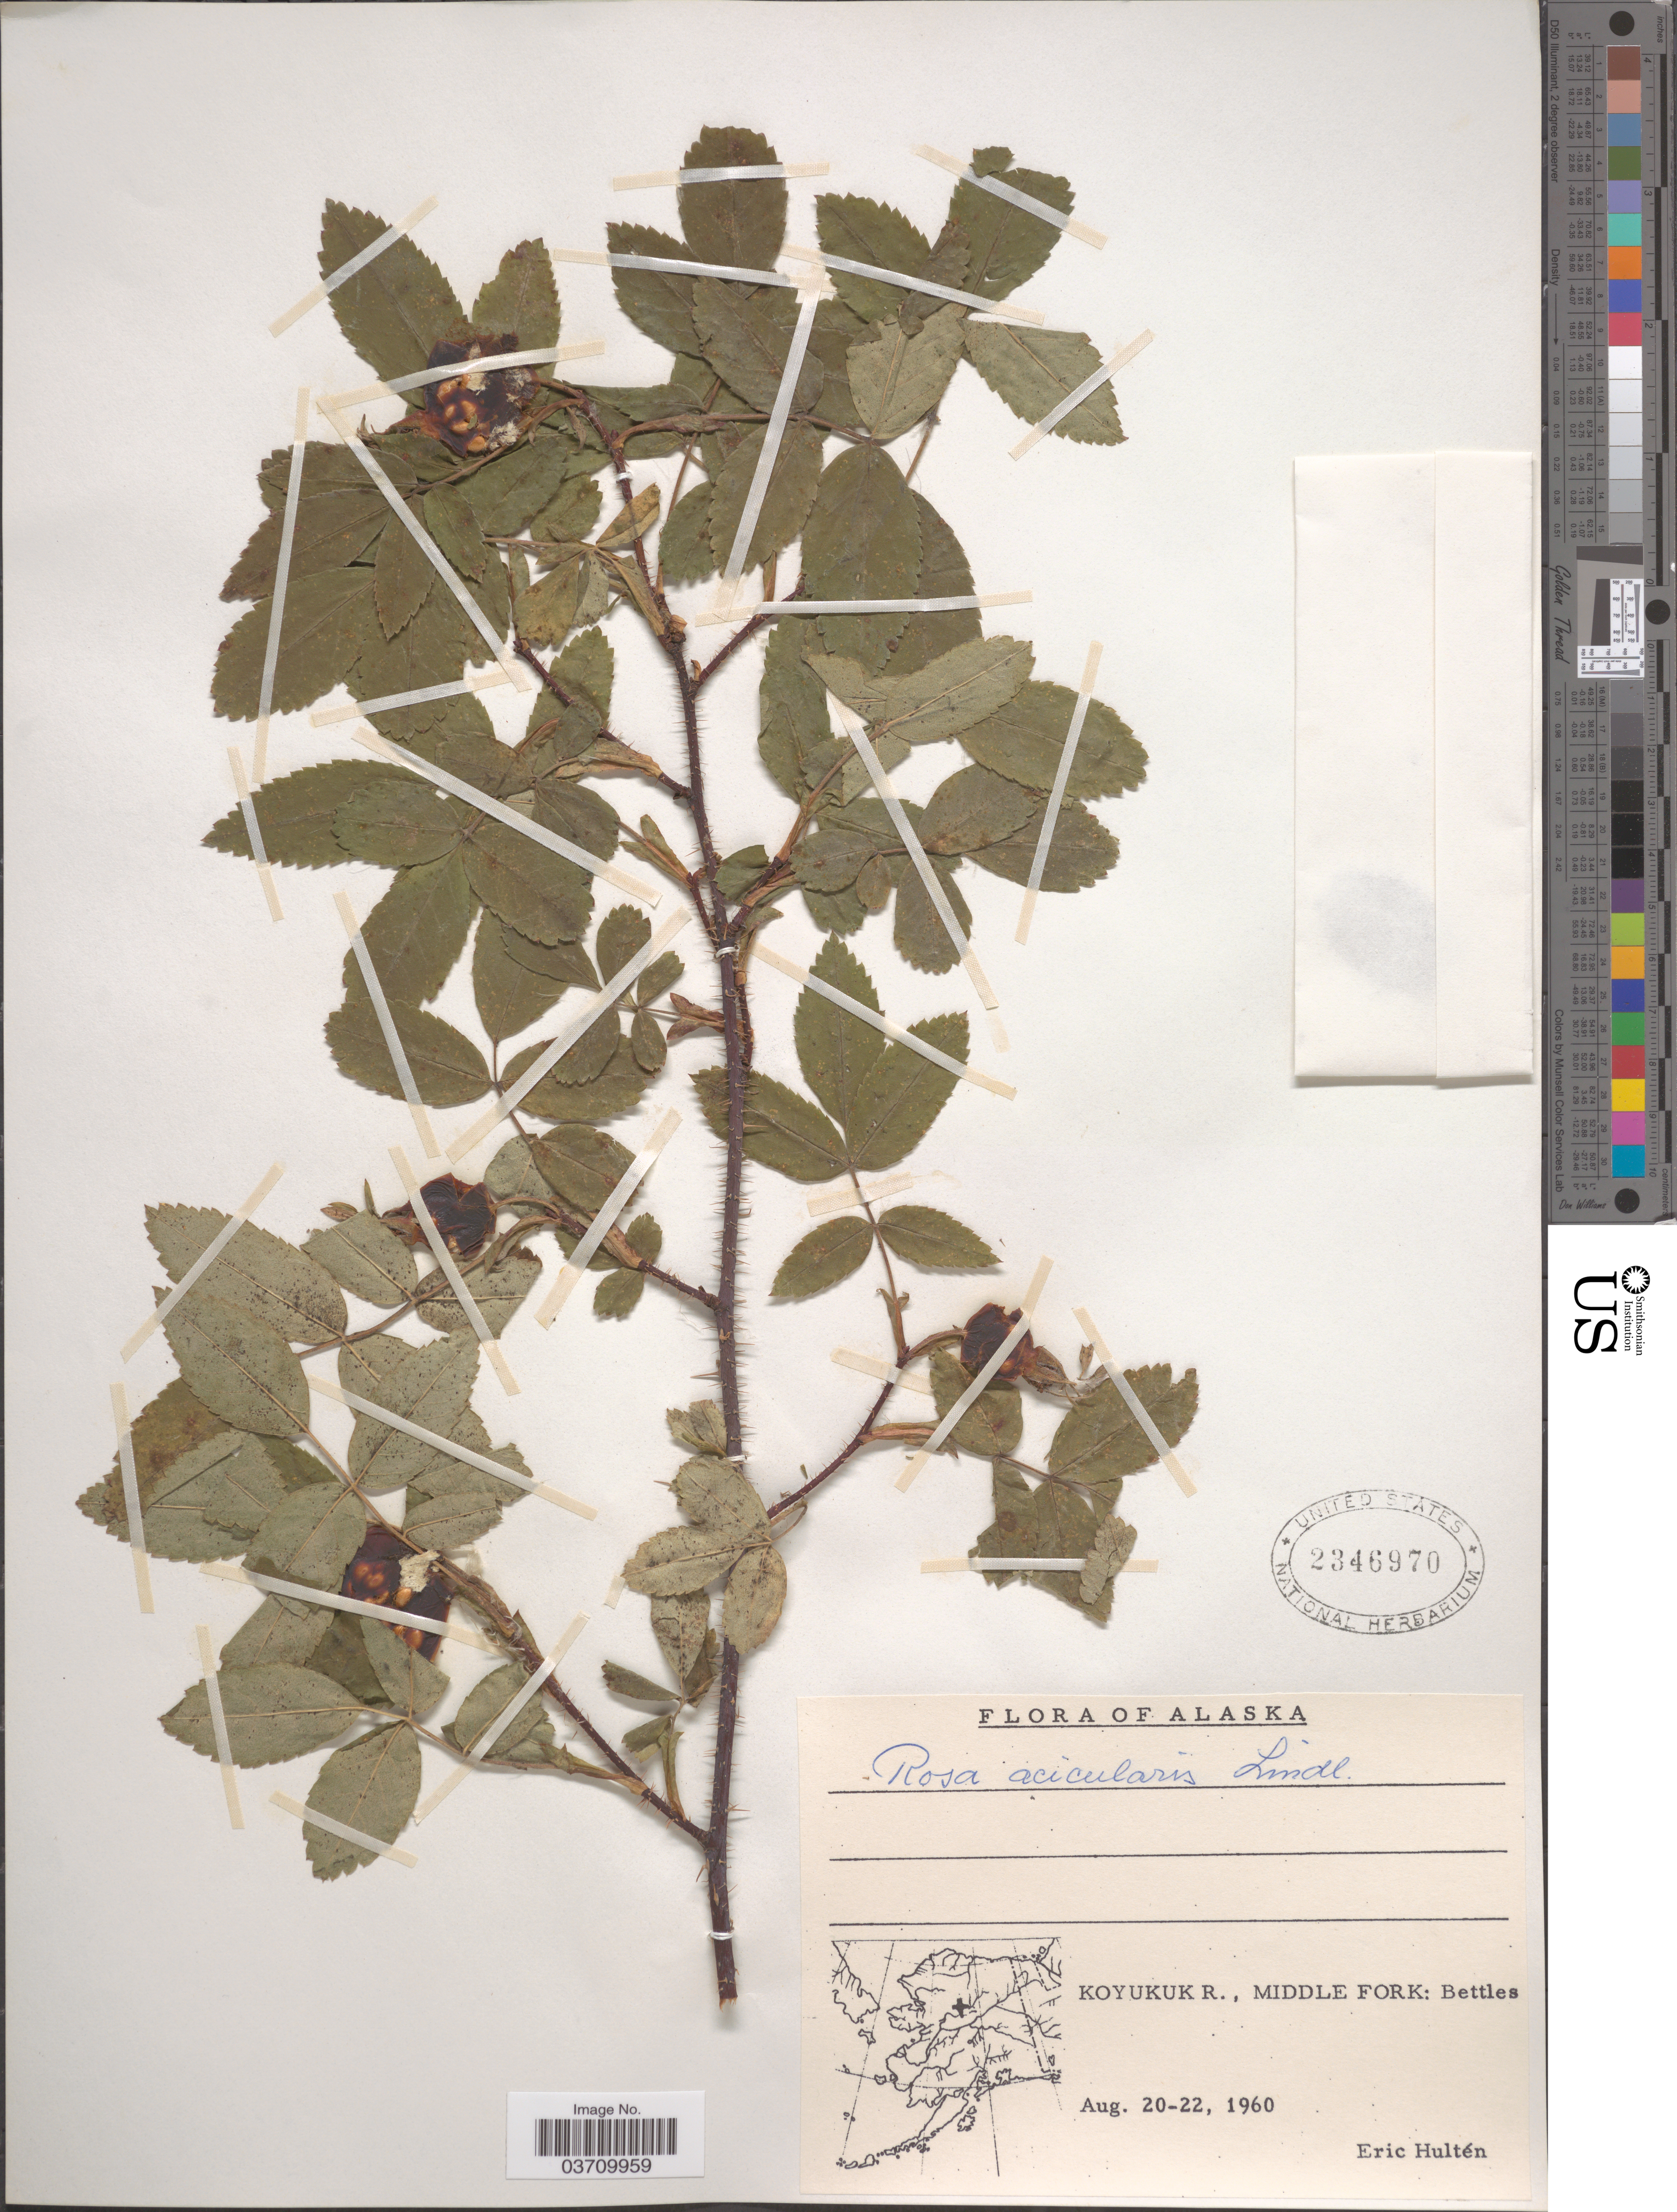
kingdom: Plantae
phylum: Tracheophyta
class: Magnoliopsida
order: Rosales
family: Rosaceae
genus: Rosa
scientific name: Rosa acicularis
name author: Lindl.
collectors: E. G. Hultén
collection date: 1960-08-20/1960-08-22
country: United States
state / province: Alaska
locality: Koyukuk R., Middle Fork: Bettles.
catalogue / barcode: US 2346970